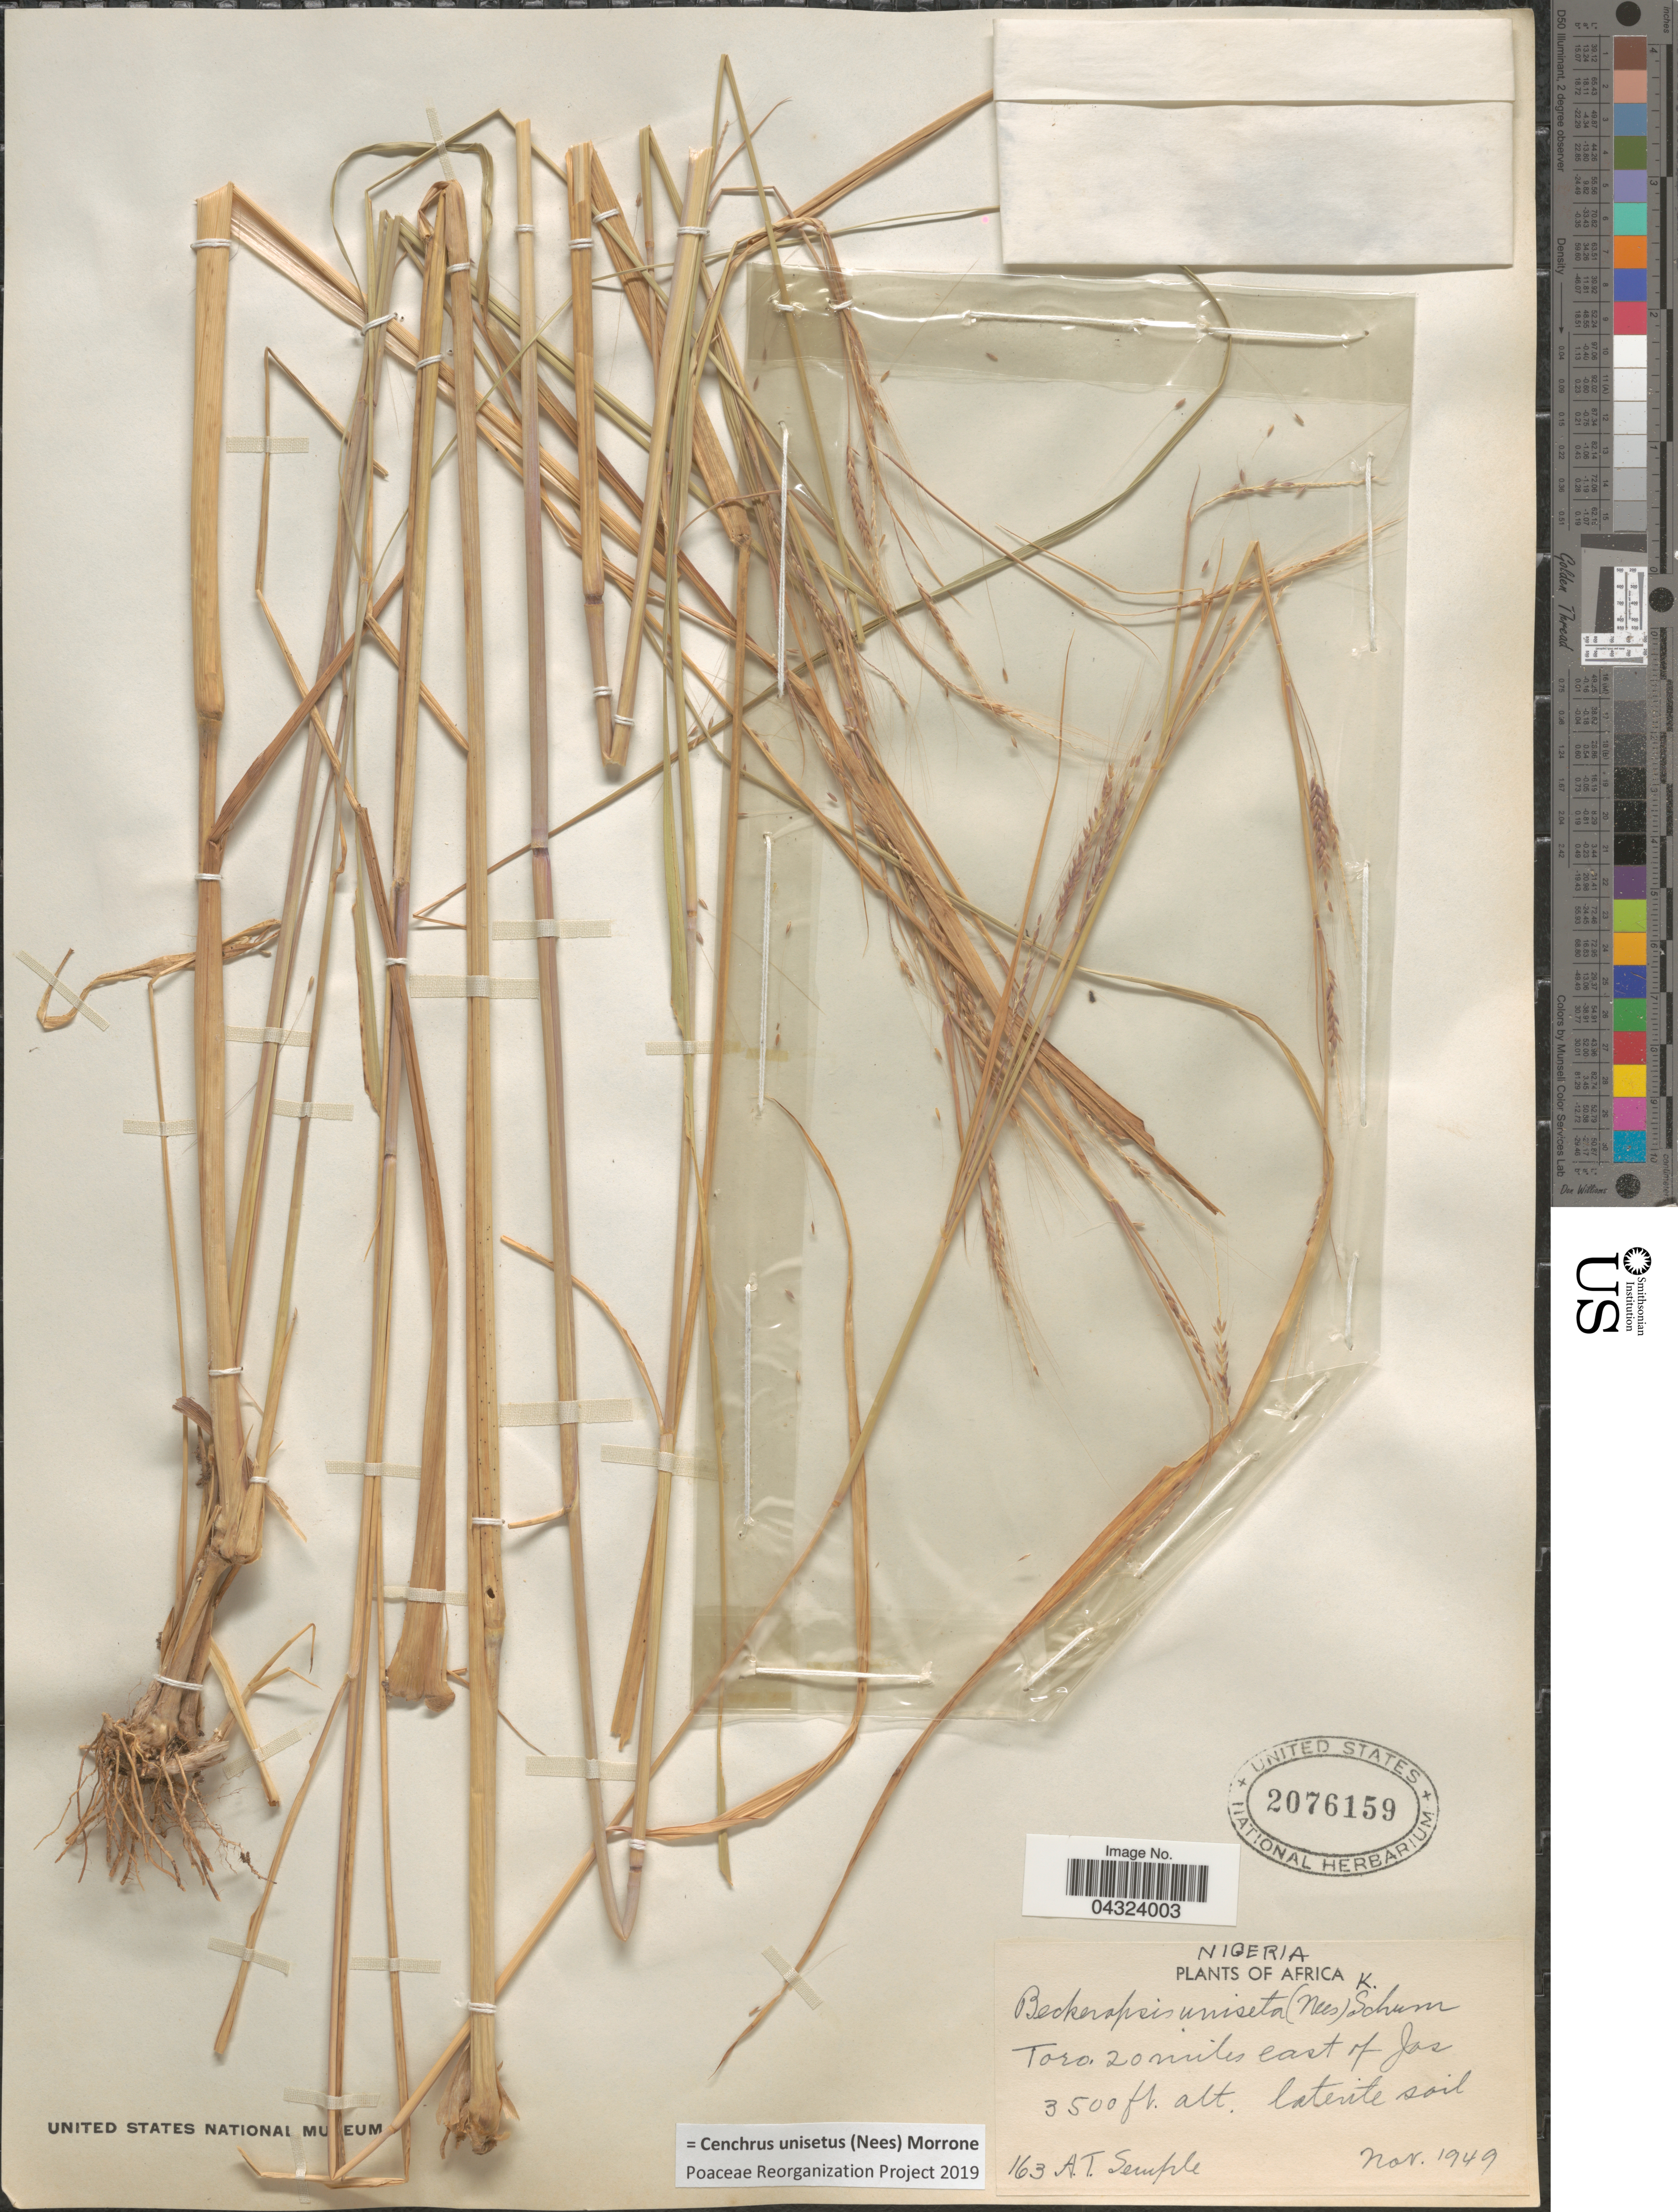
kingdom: Plantae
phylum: Tracheophyta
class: Liliopsida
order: Poales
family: Poaceae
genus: Cenchrus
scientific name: Cenchrus unisetus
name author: (Nees) Morrone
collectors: A. Semple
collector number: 163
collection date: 1949-11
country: Nigeria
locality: Toro, 20 miles east of Jos.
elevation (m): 1067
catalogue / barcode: US 2076159